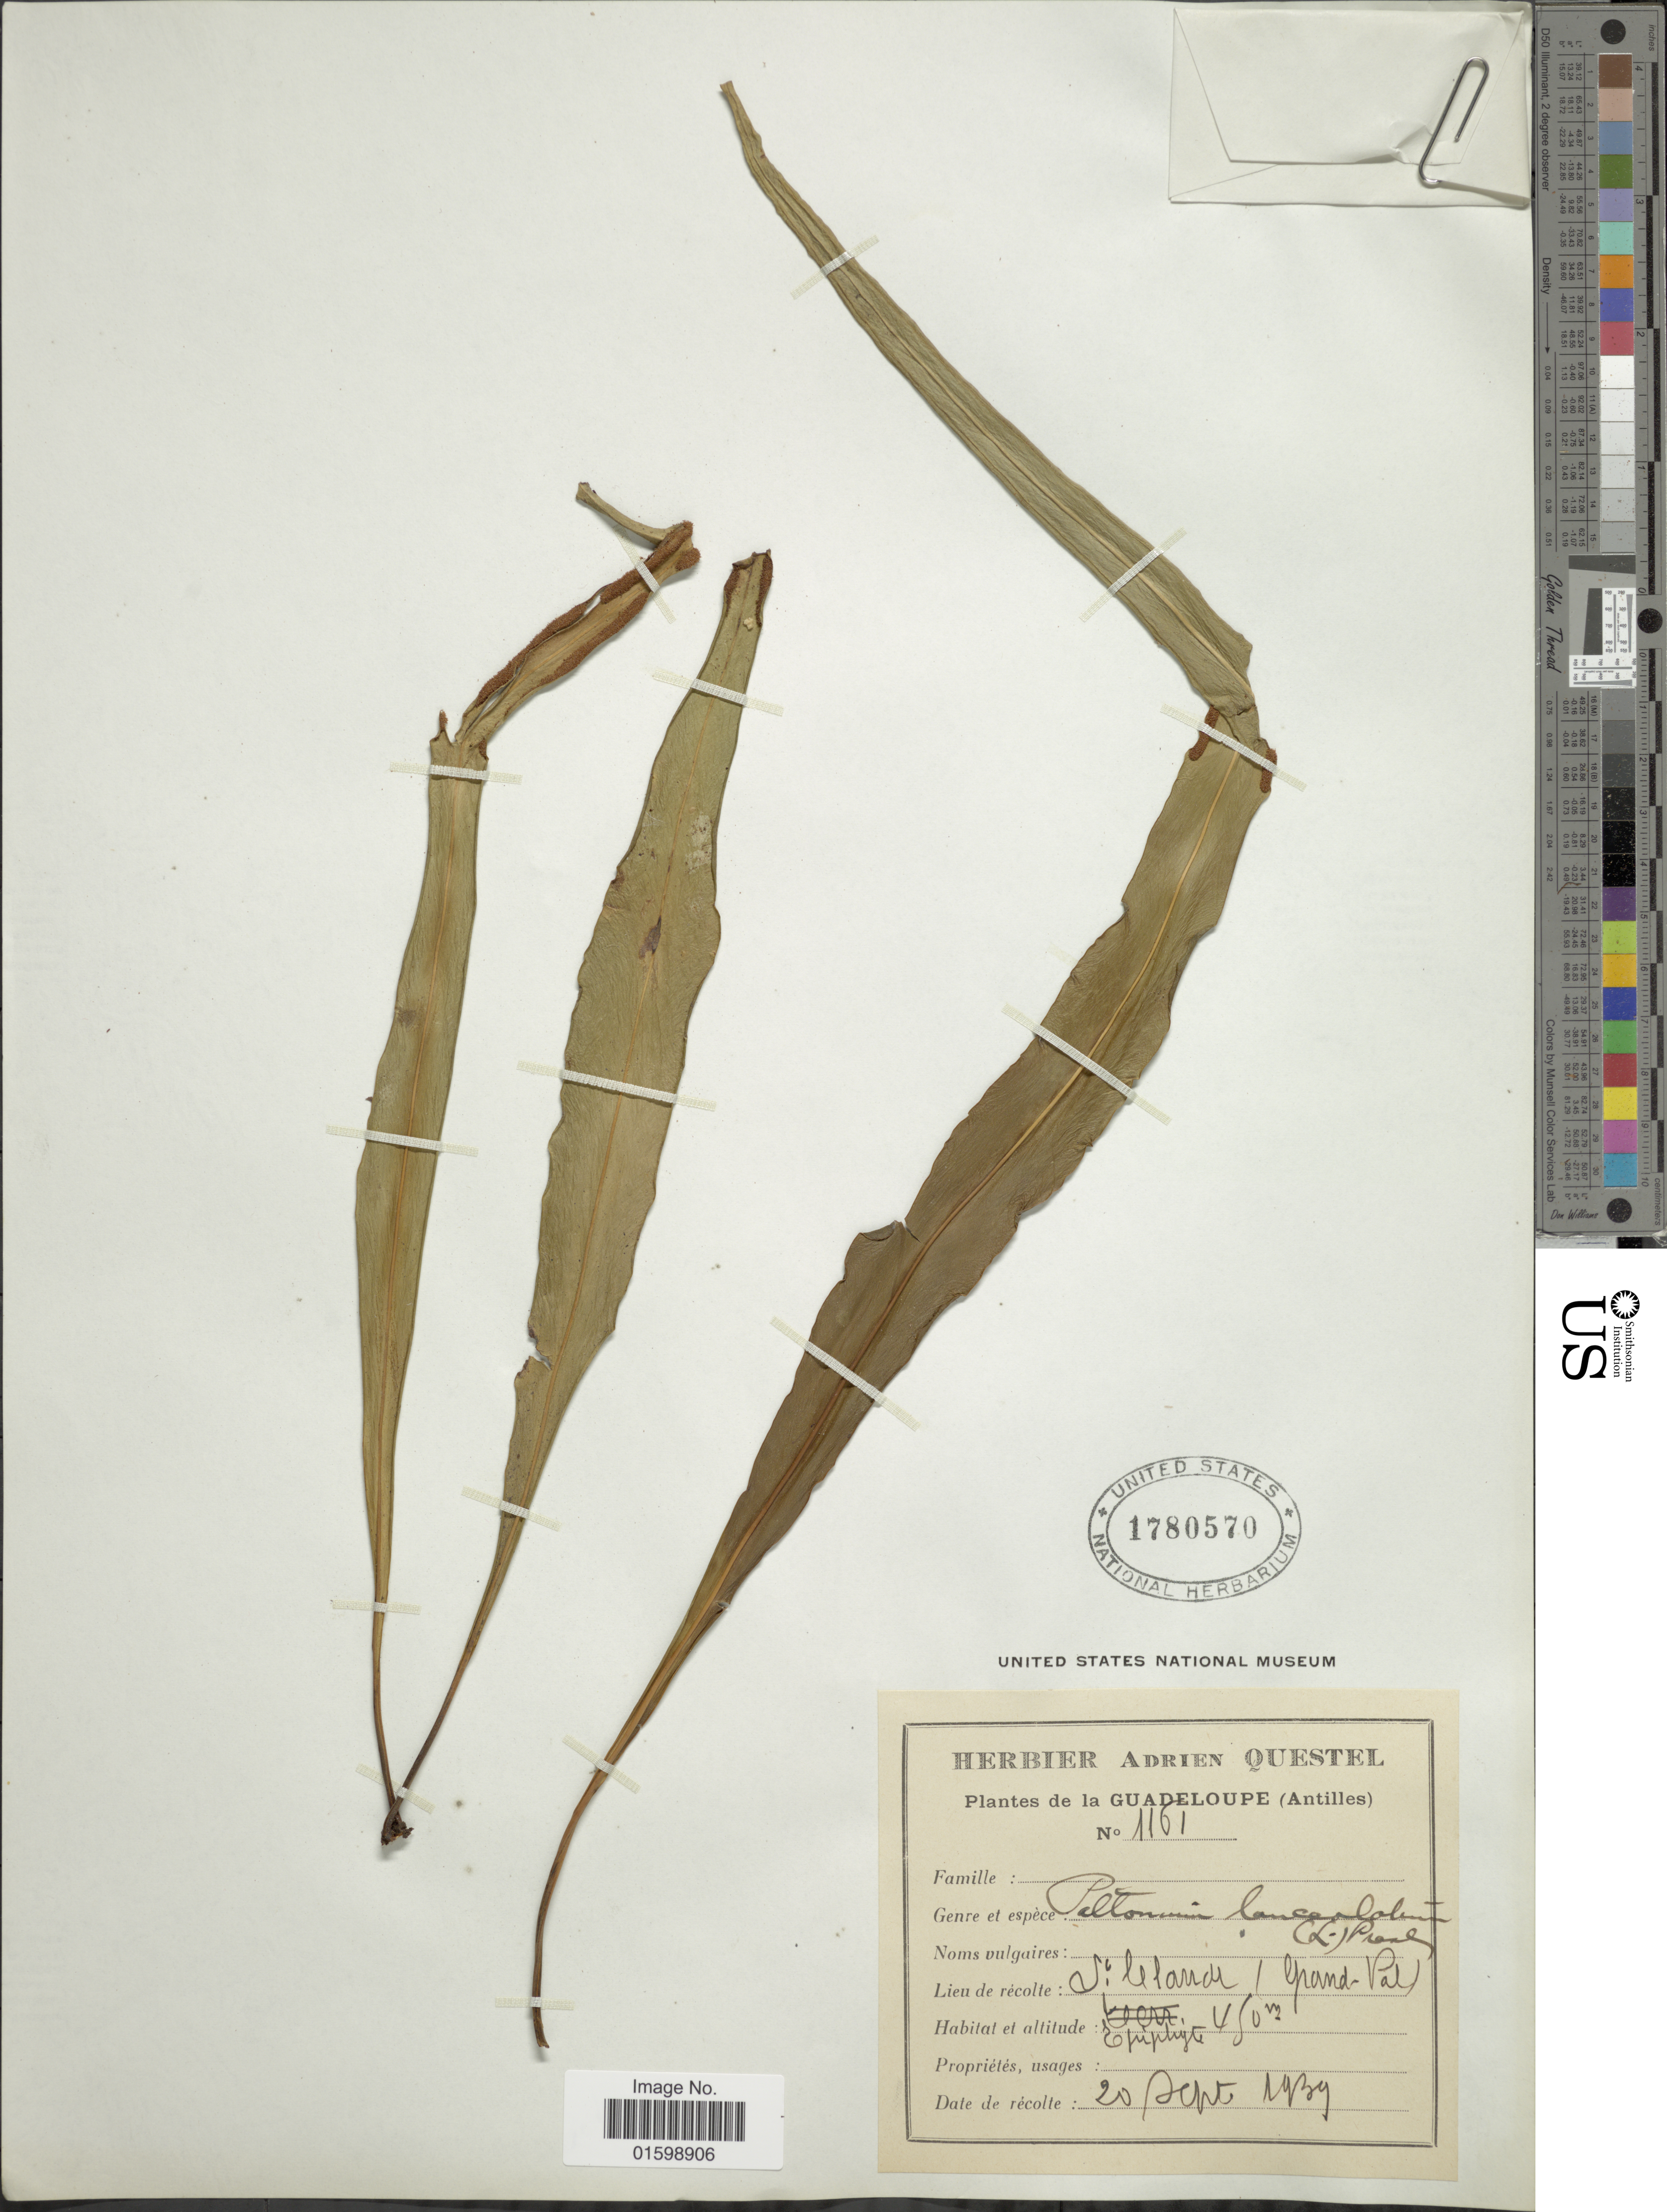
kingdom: Plantae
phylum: Tracheophyta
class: Polypodiopsida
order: Polypodiales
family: Polypodiaceae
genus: Pleopeltis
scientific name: Pleopeltis marginata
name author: A.R. Sm. & Tejero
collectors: ex herb. A. Questal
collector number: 1161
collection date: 1939-09-20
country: Guadeloupe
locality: St. Claude (Grand-Val)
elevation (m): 480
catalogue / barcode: US 1780570